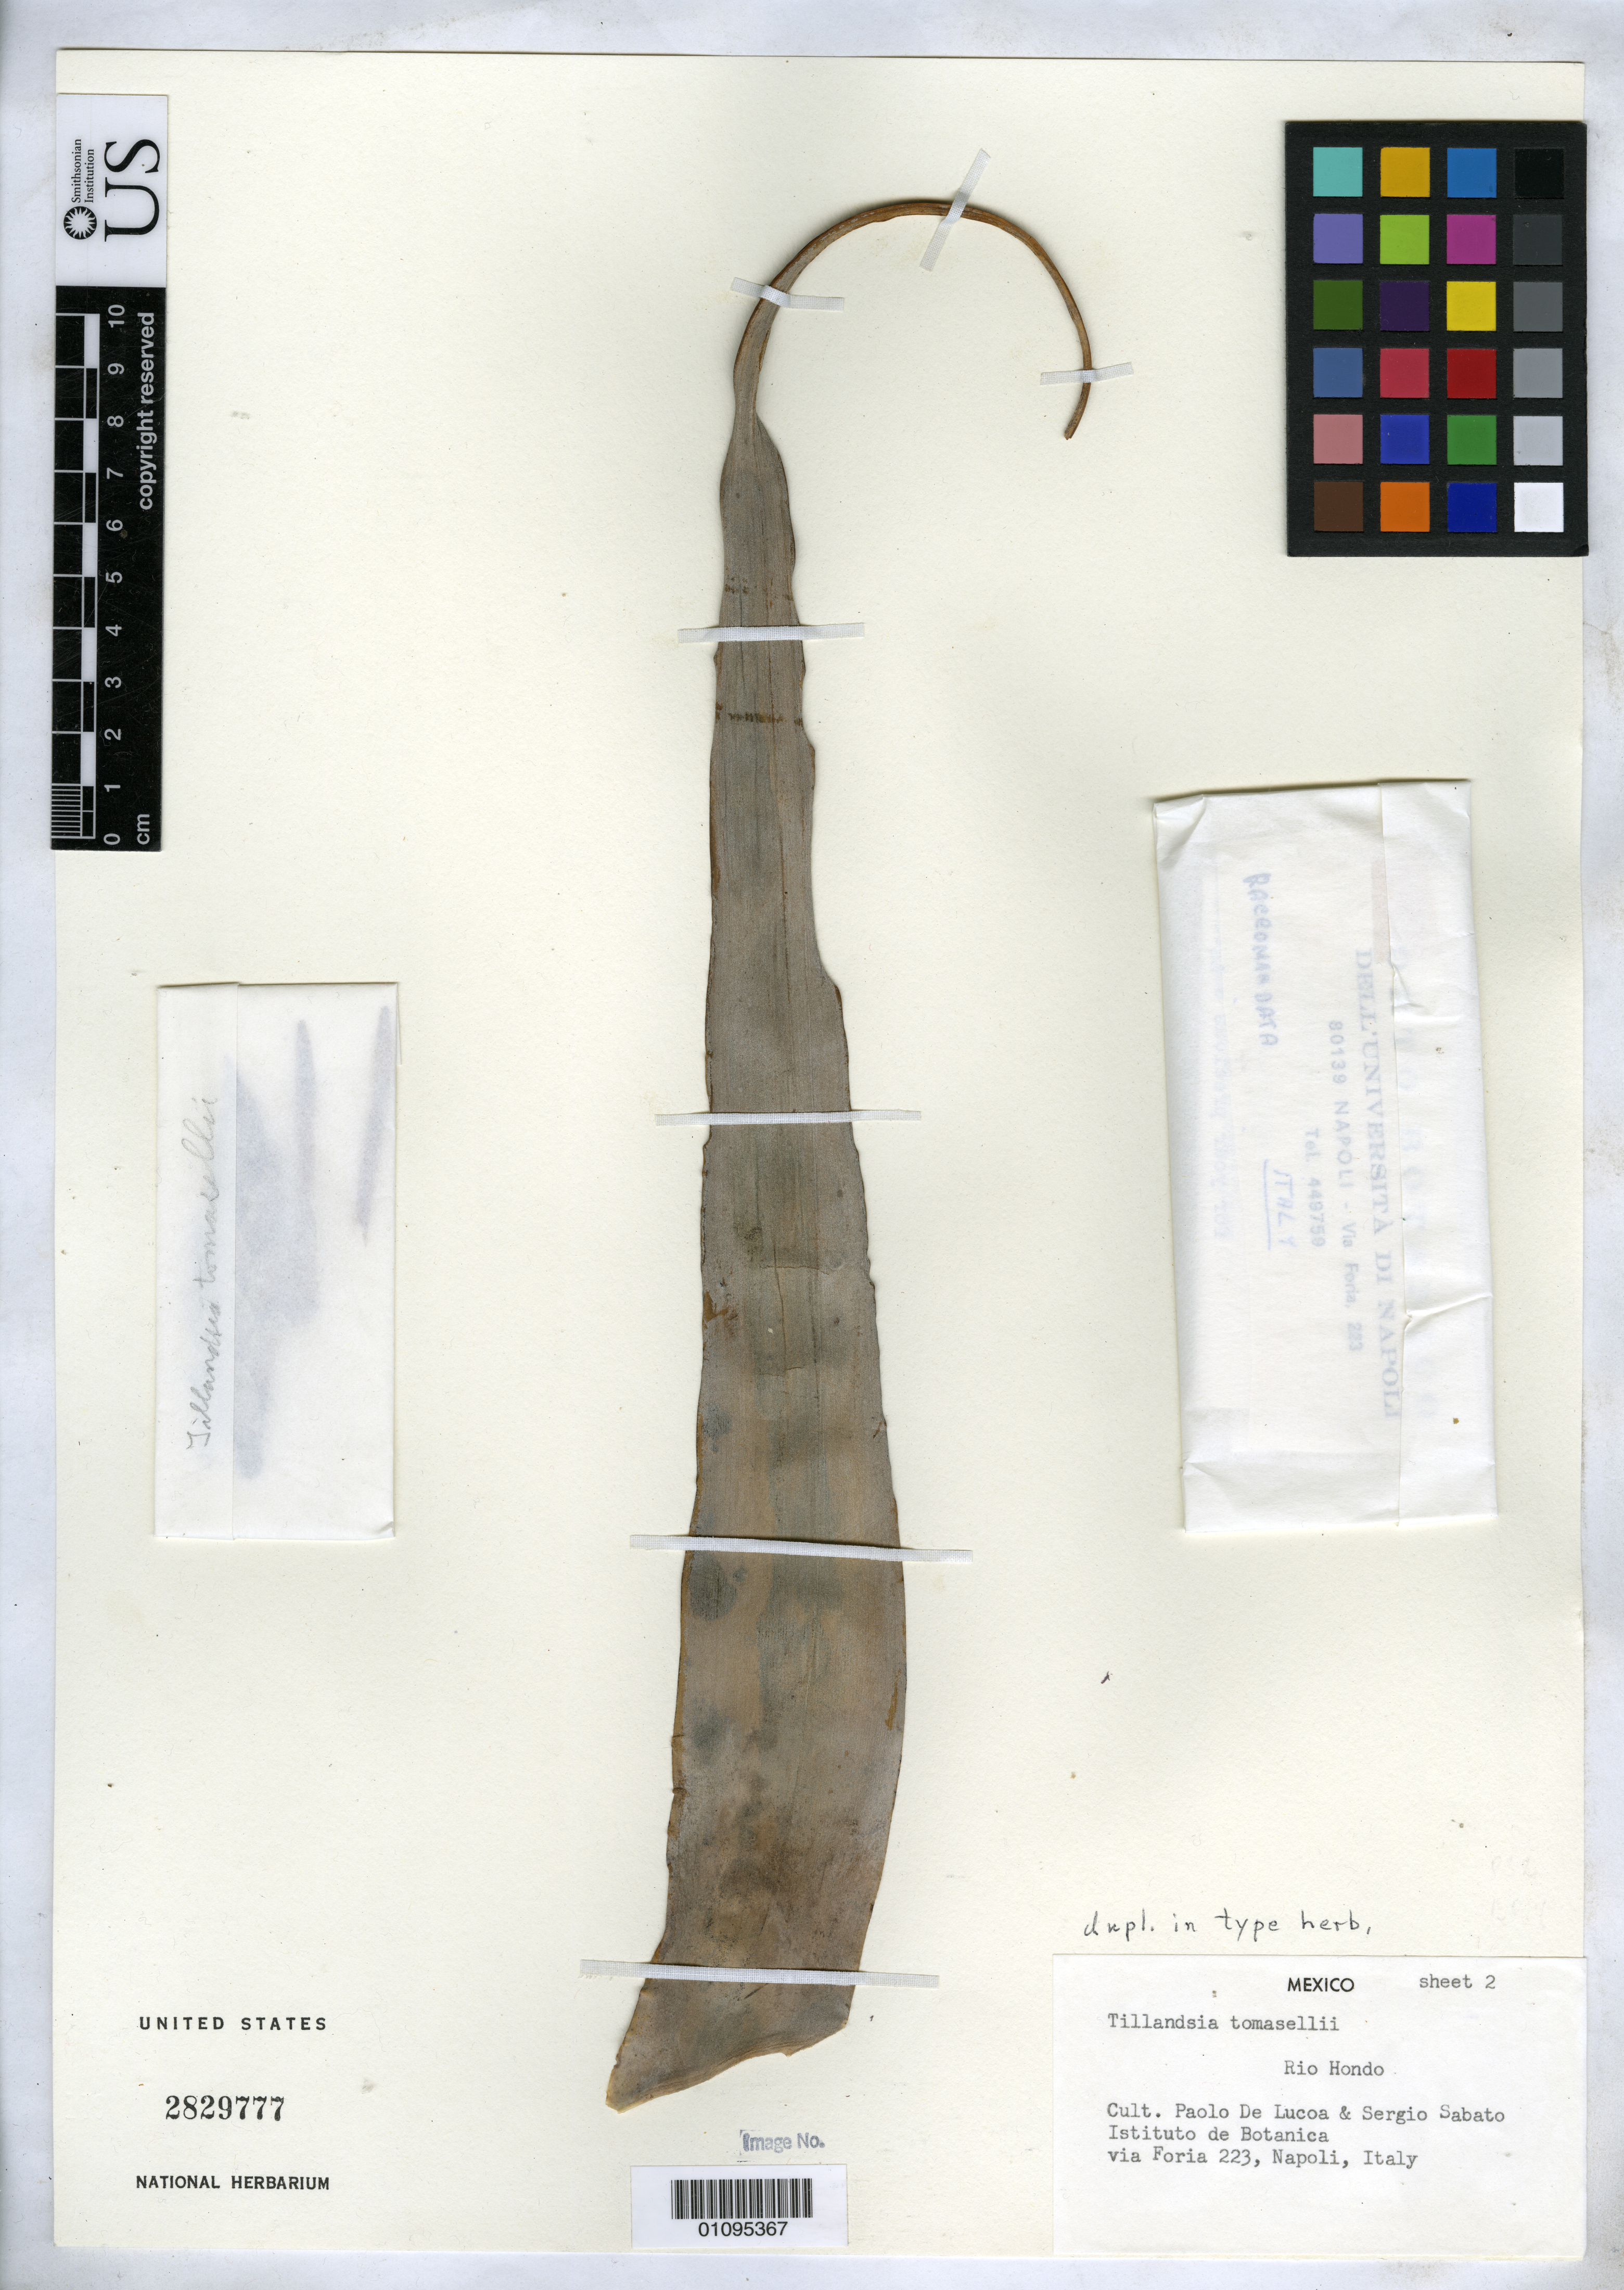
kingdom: Plantae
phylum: Tracheophyta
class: Liliopsida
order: Poales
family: Bromeliaceae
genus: Tillandsia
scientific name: Tillandsia tomasellii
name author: De Luca et al.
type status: Possible Isotype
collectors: P. De Luca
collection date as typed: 12 Jul 1969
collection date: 1969-07-12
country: Mexico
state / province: Oaxaca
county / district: Yautepec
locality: By Rio Hondo on road to Santo Domingo Tehuantepec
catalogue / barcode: US 2829777